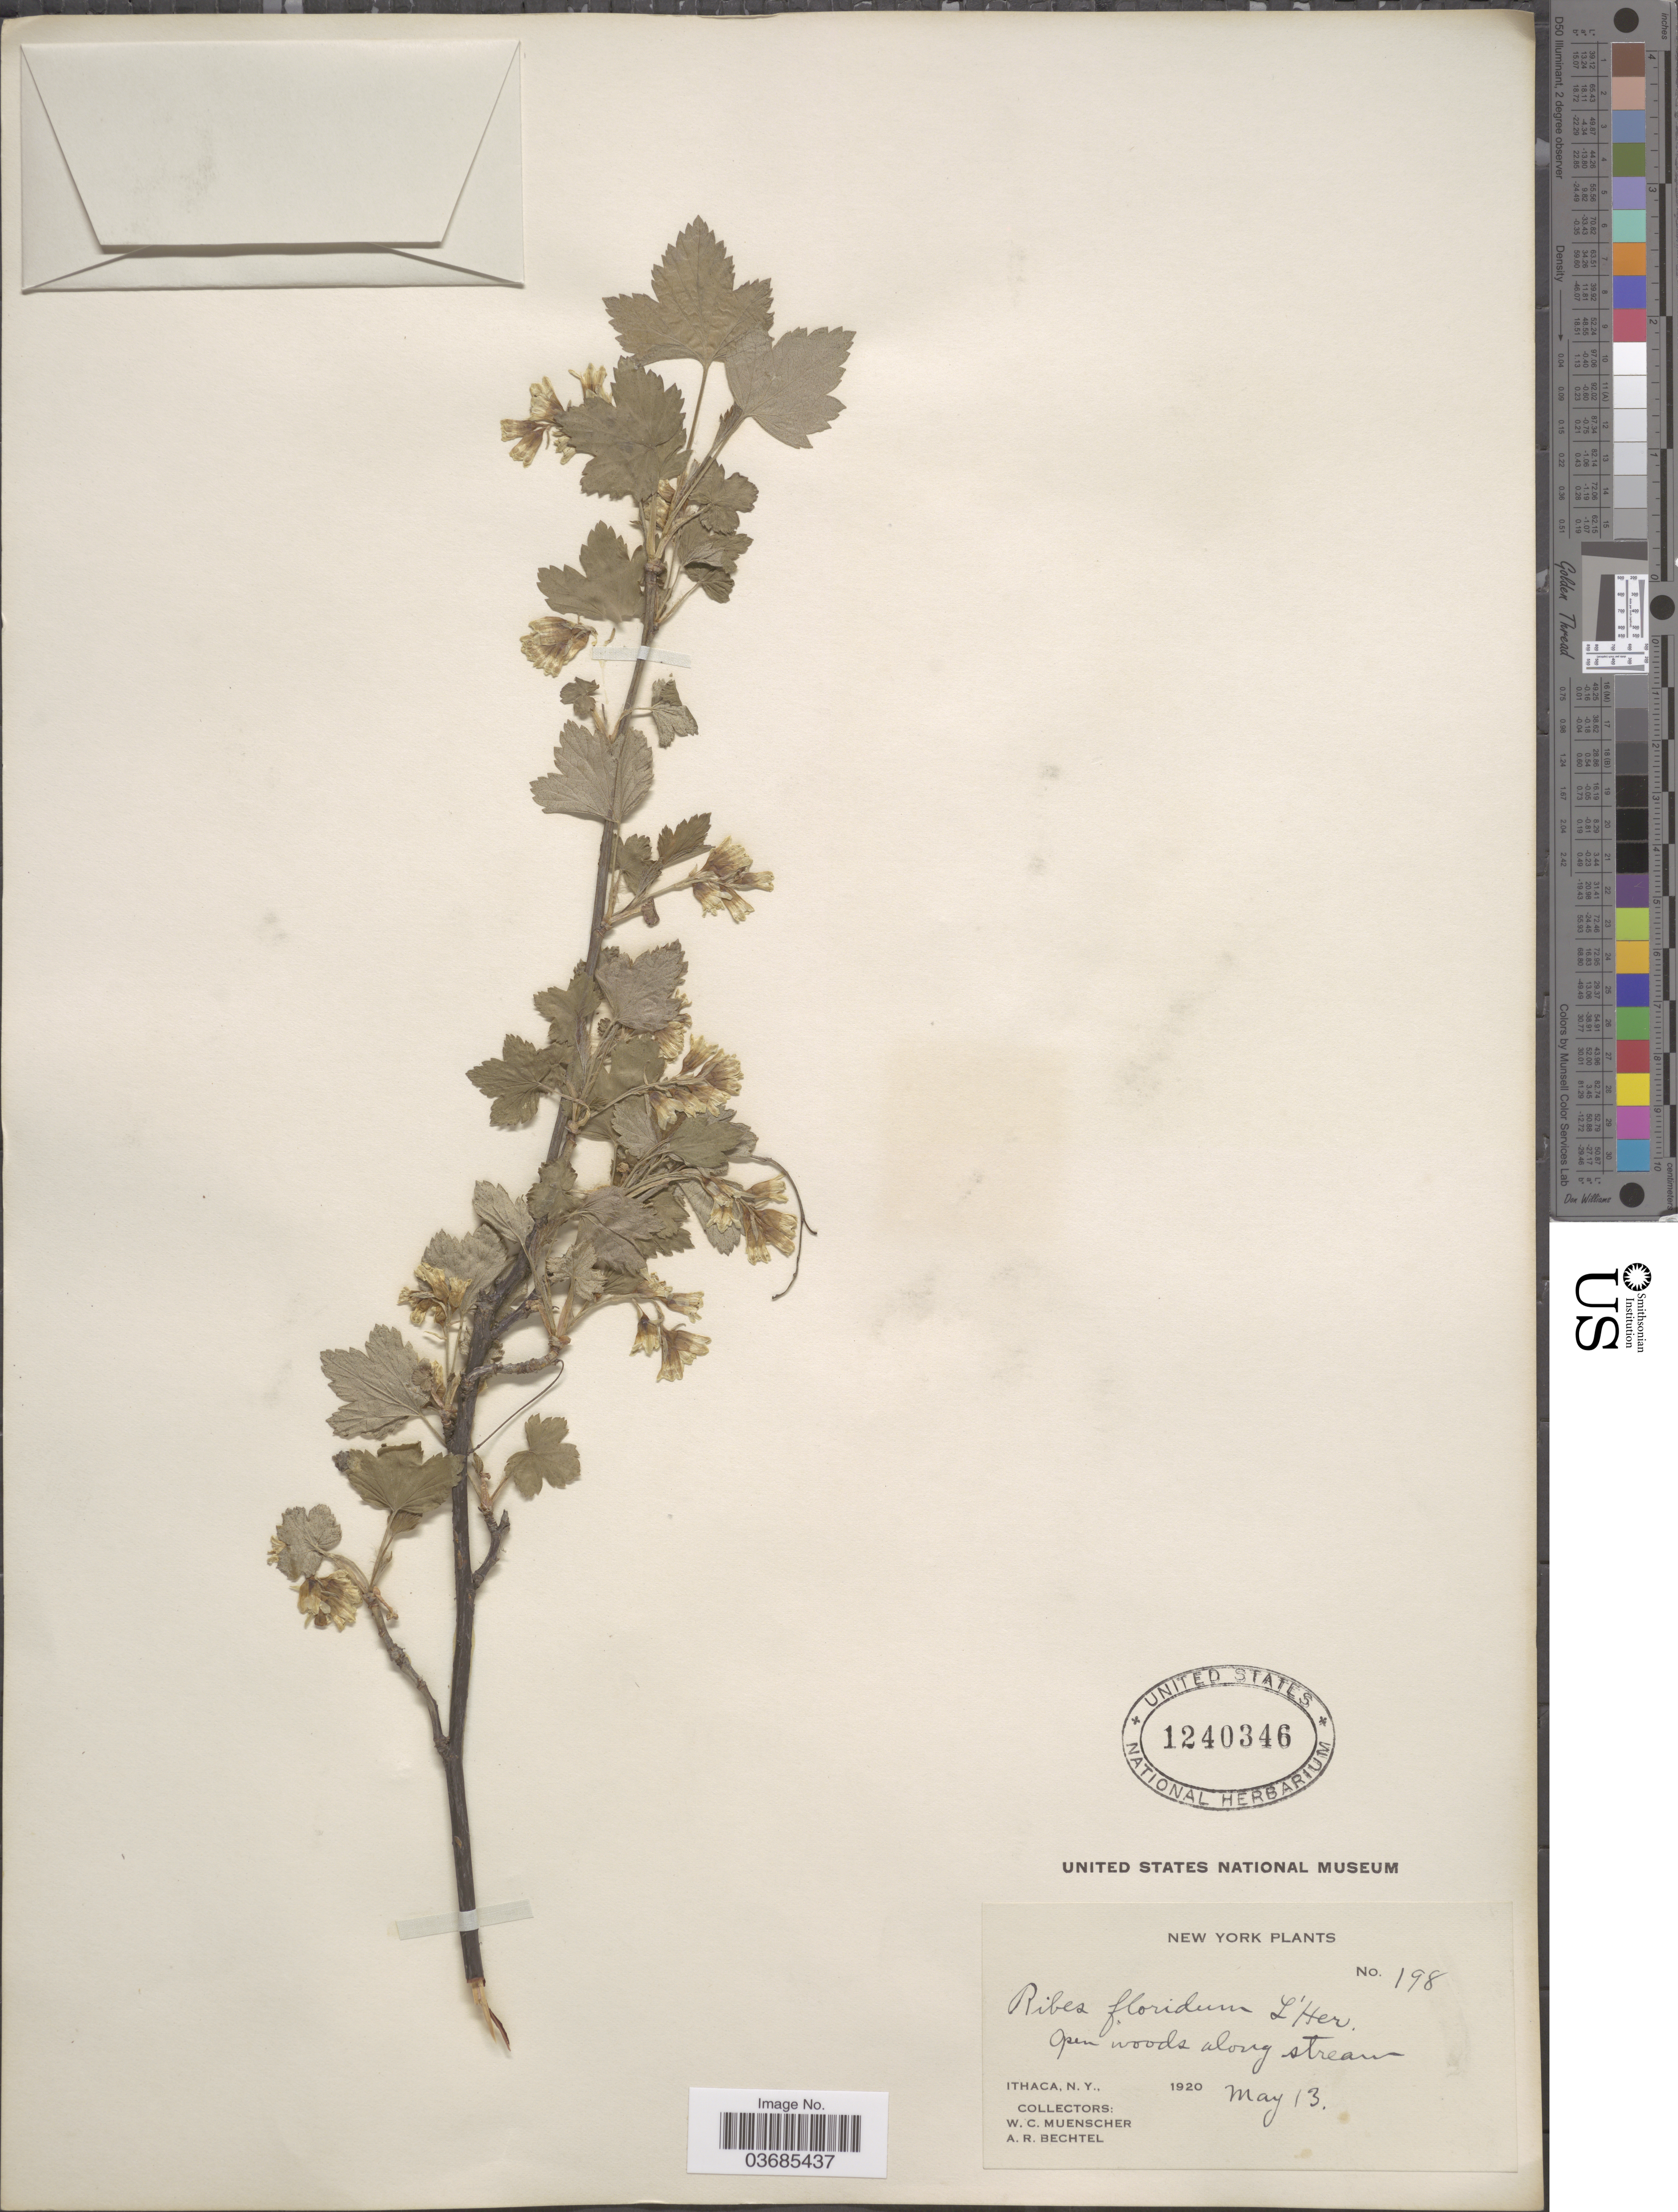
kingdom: Plantae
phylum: Tracheophyta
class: Magnoliopsida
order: Saxifragales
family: Grossulariaceae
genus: Ribes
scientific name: Ribes americanum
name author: Mill.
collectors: W. Muenscher & A. Bechtel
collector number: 198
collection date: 1920-05-13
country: United States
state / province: New York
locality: Open woods along stream. Ithaca.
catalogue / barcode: US 1240346